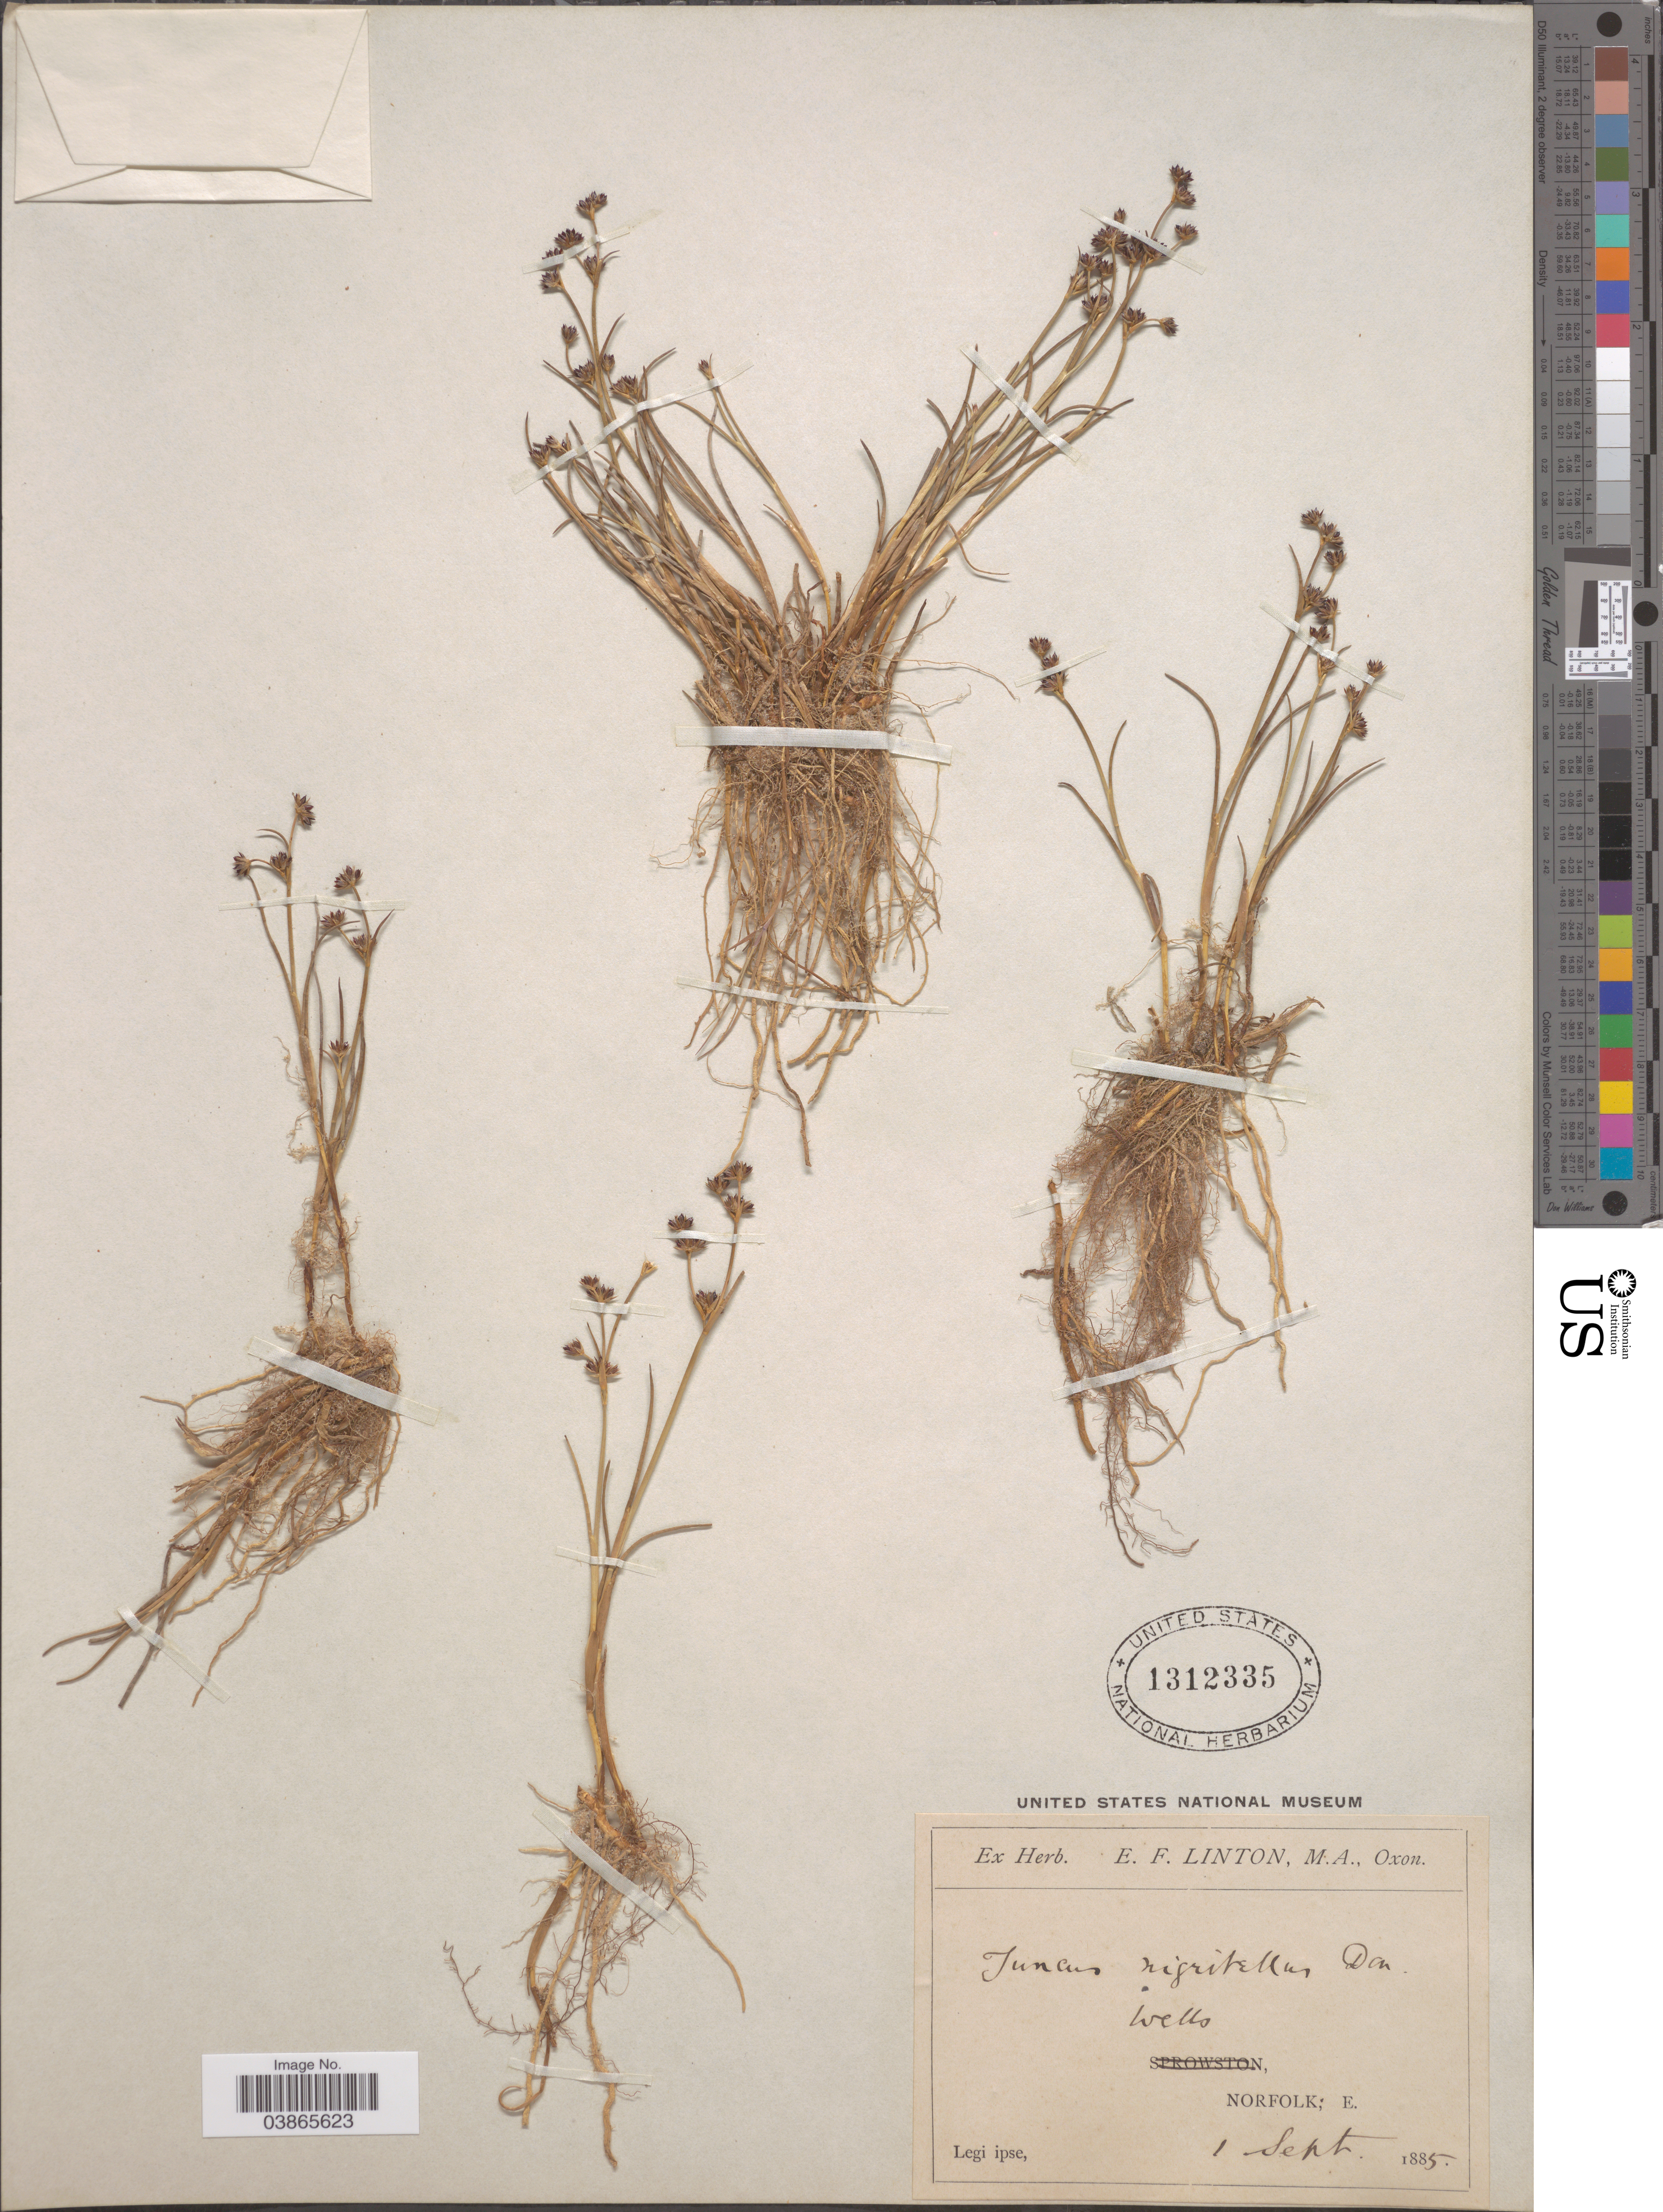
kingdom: Plantae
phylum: Tracheophyta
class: Liliopsida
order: Poales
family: Juncaceae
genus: Juncus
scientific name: Juncus nigritellus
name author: D. Don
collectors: E. Linton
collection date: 1885-09-01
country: Australia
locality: Wells. Norfolk; E.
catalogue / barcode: US 1312335